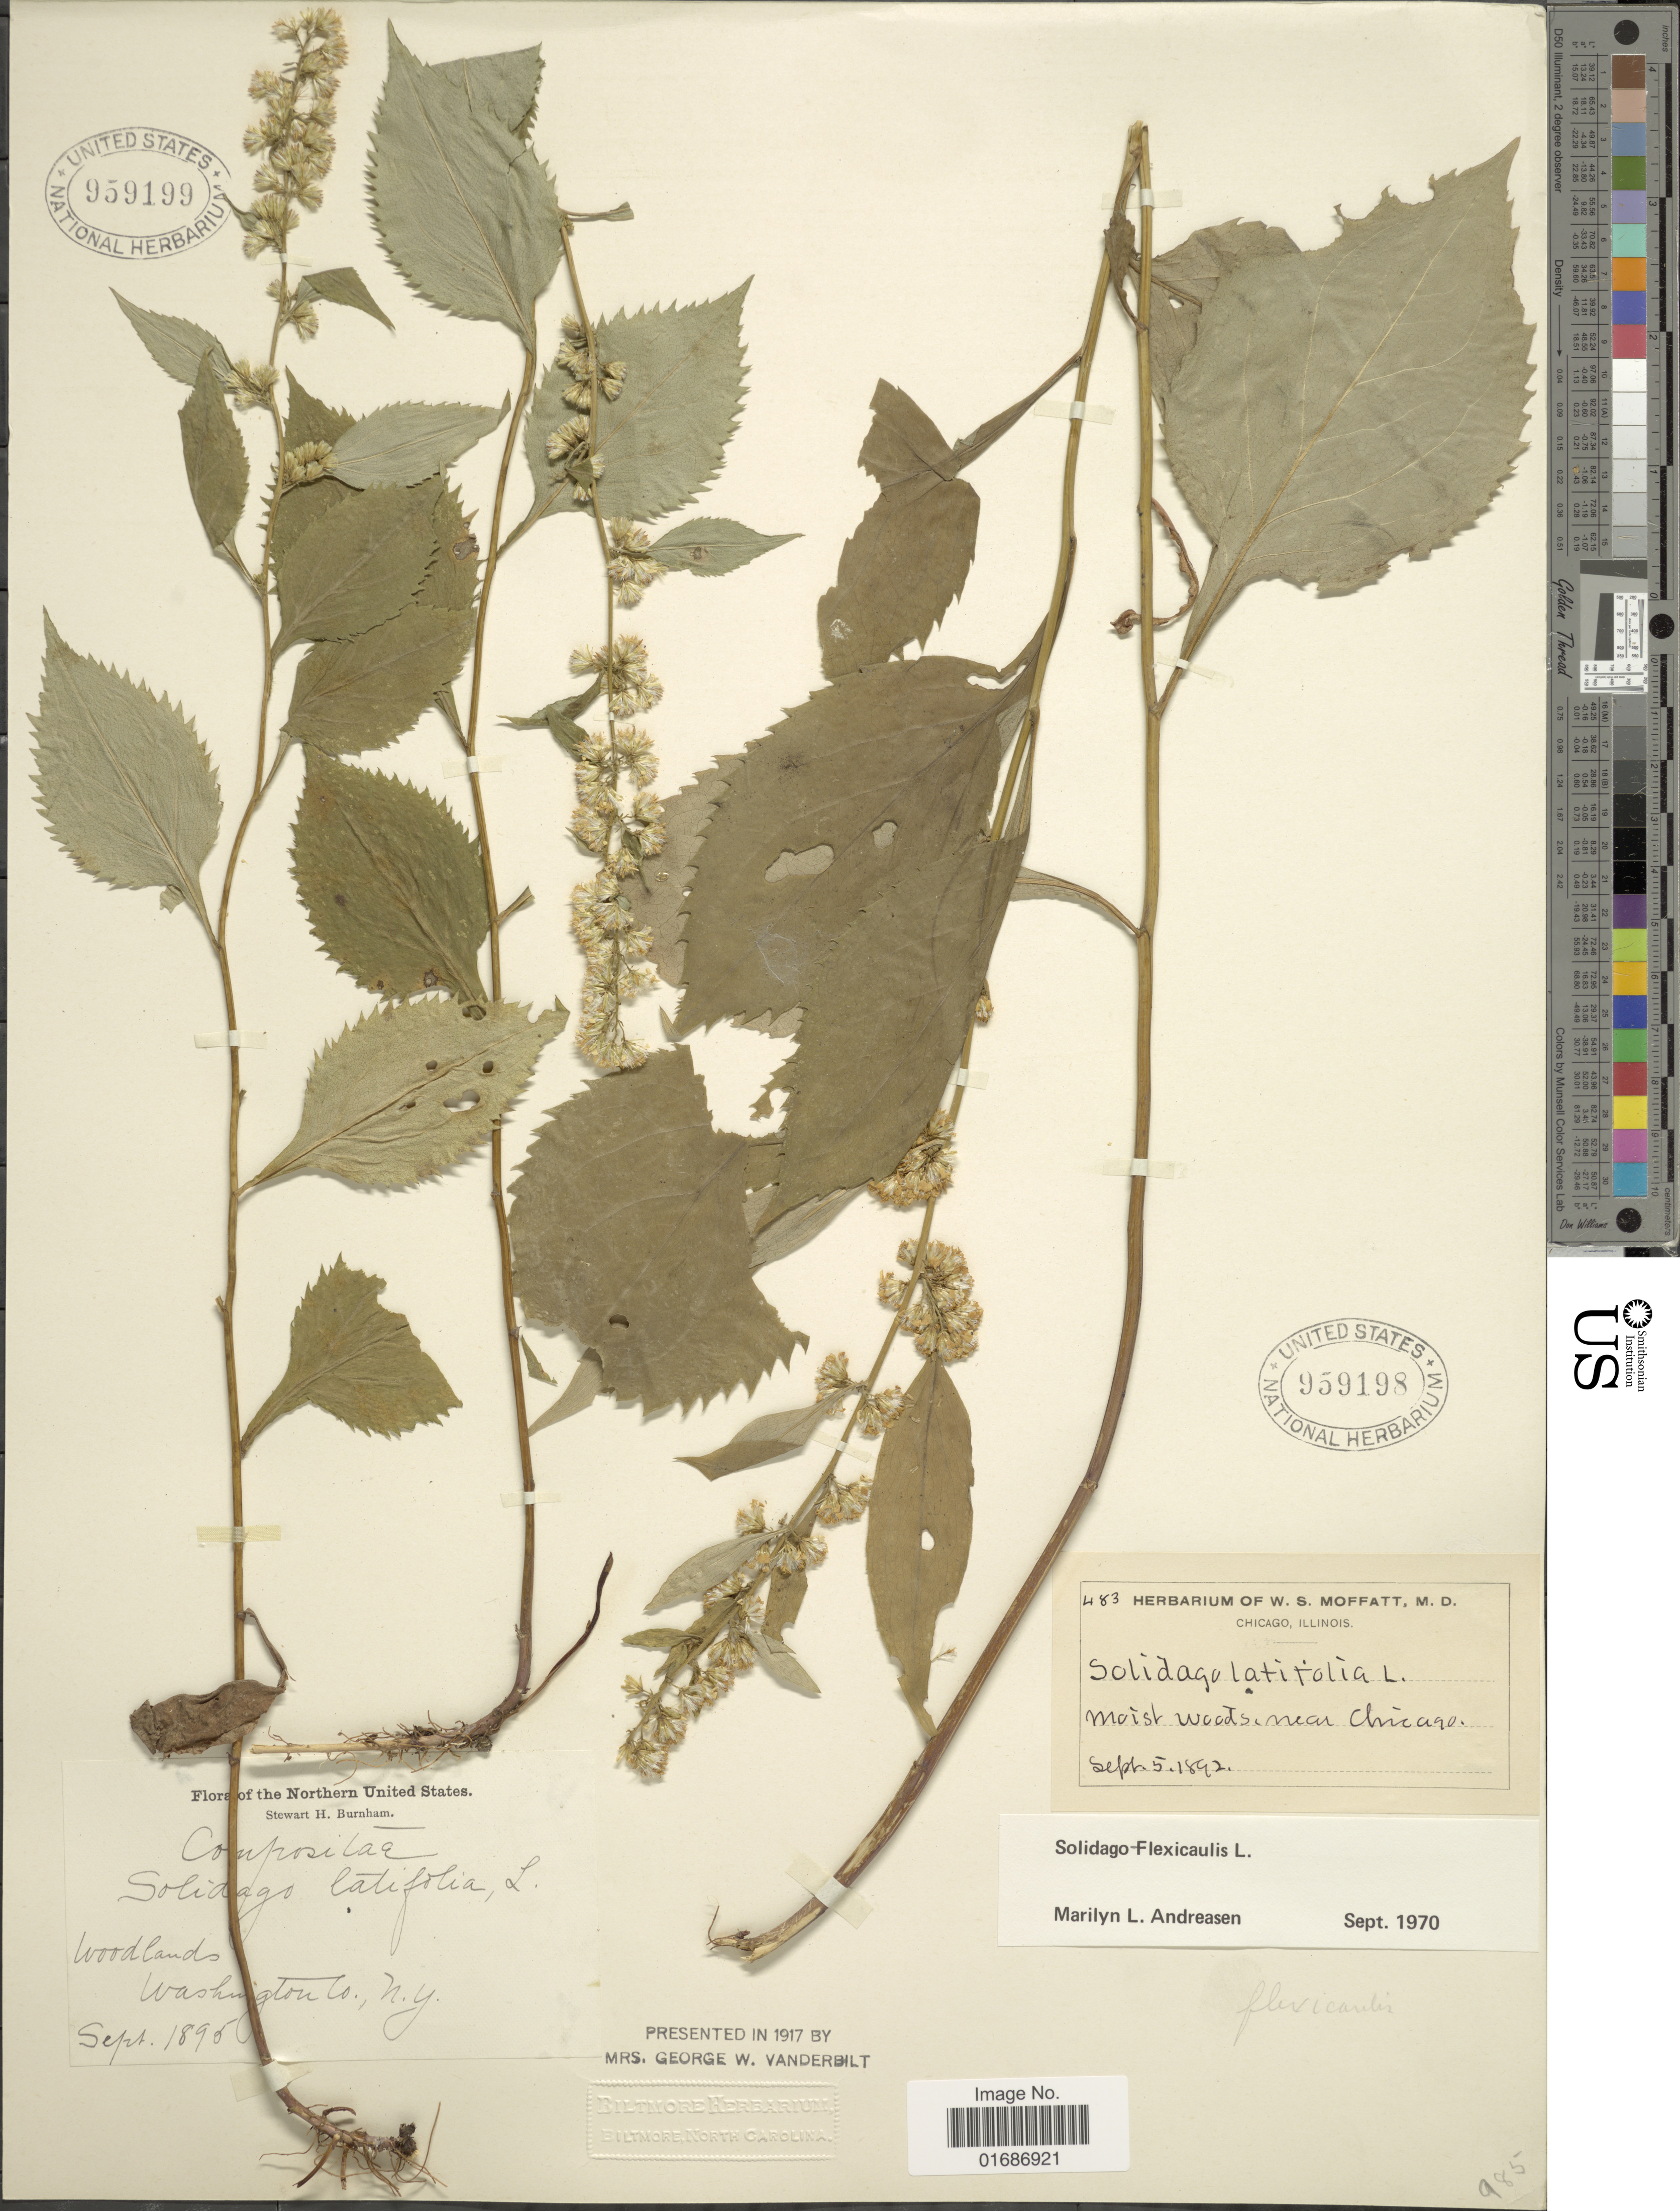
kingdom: Plantae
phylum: Tracheophyta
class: Magnoliopsida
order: Asterales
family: Asteraceae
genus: Solidago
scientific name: Solidago flexicaulis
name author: L.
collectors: S. Burnham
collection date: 1895-08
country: United States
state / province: New York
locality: Washington, N. Y.